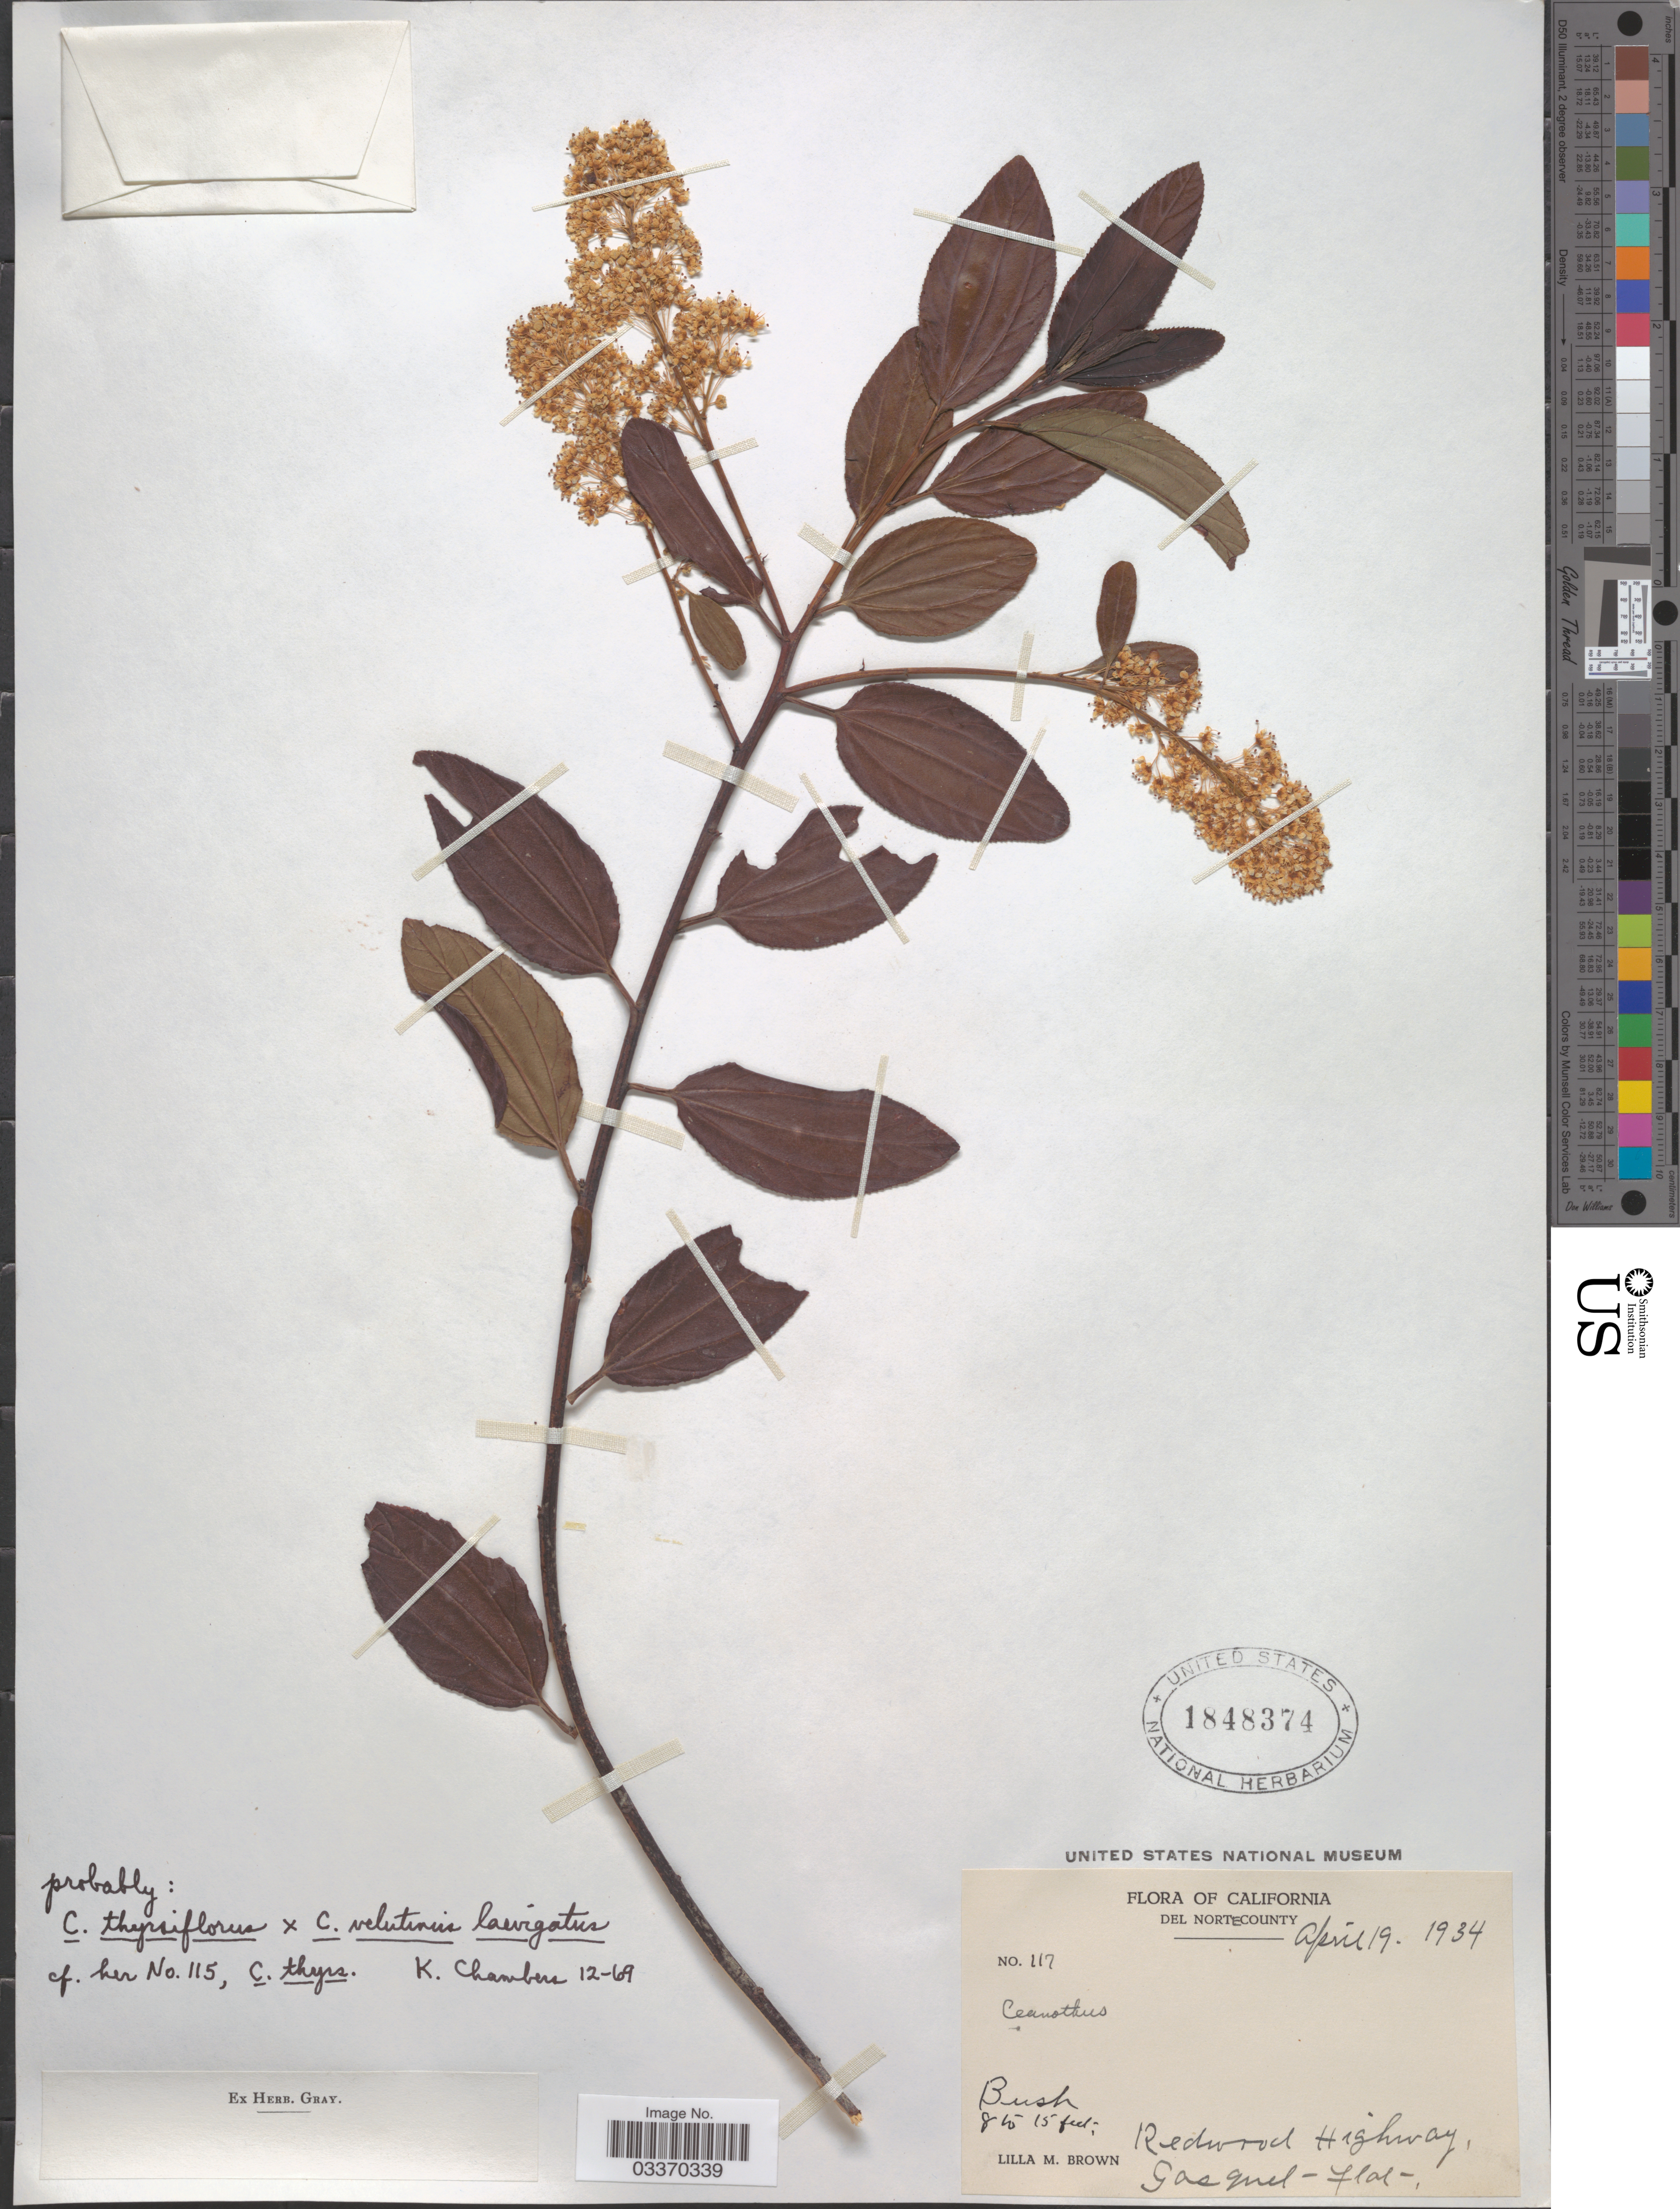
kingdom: Plantae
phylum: Tracheophyta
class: Magnoliopsida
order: Rosales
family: Rhamnaceae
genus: Ceanothus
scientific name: Ceanothus thyrsiflorus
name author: Eschsch.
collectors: L. M. Brown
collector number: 117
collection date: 1934-04-19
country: United States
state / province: California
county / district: Del Norte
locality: Del Norte County. Redwood Highway Gasquet-Flat.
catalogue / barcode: US 1848374